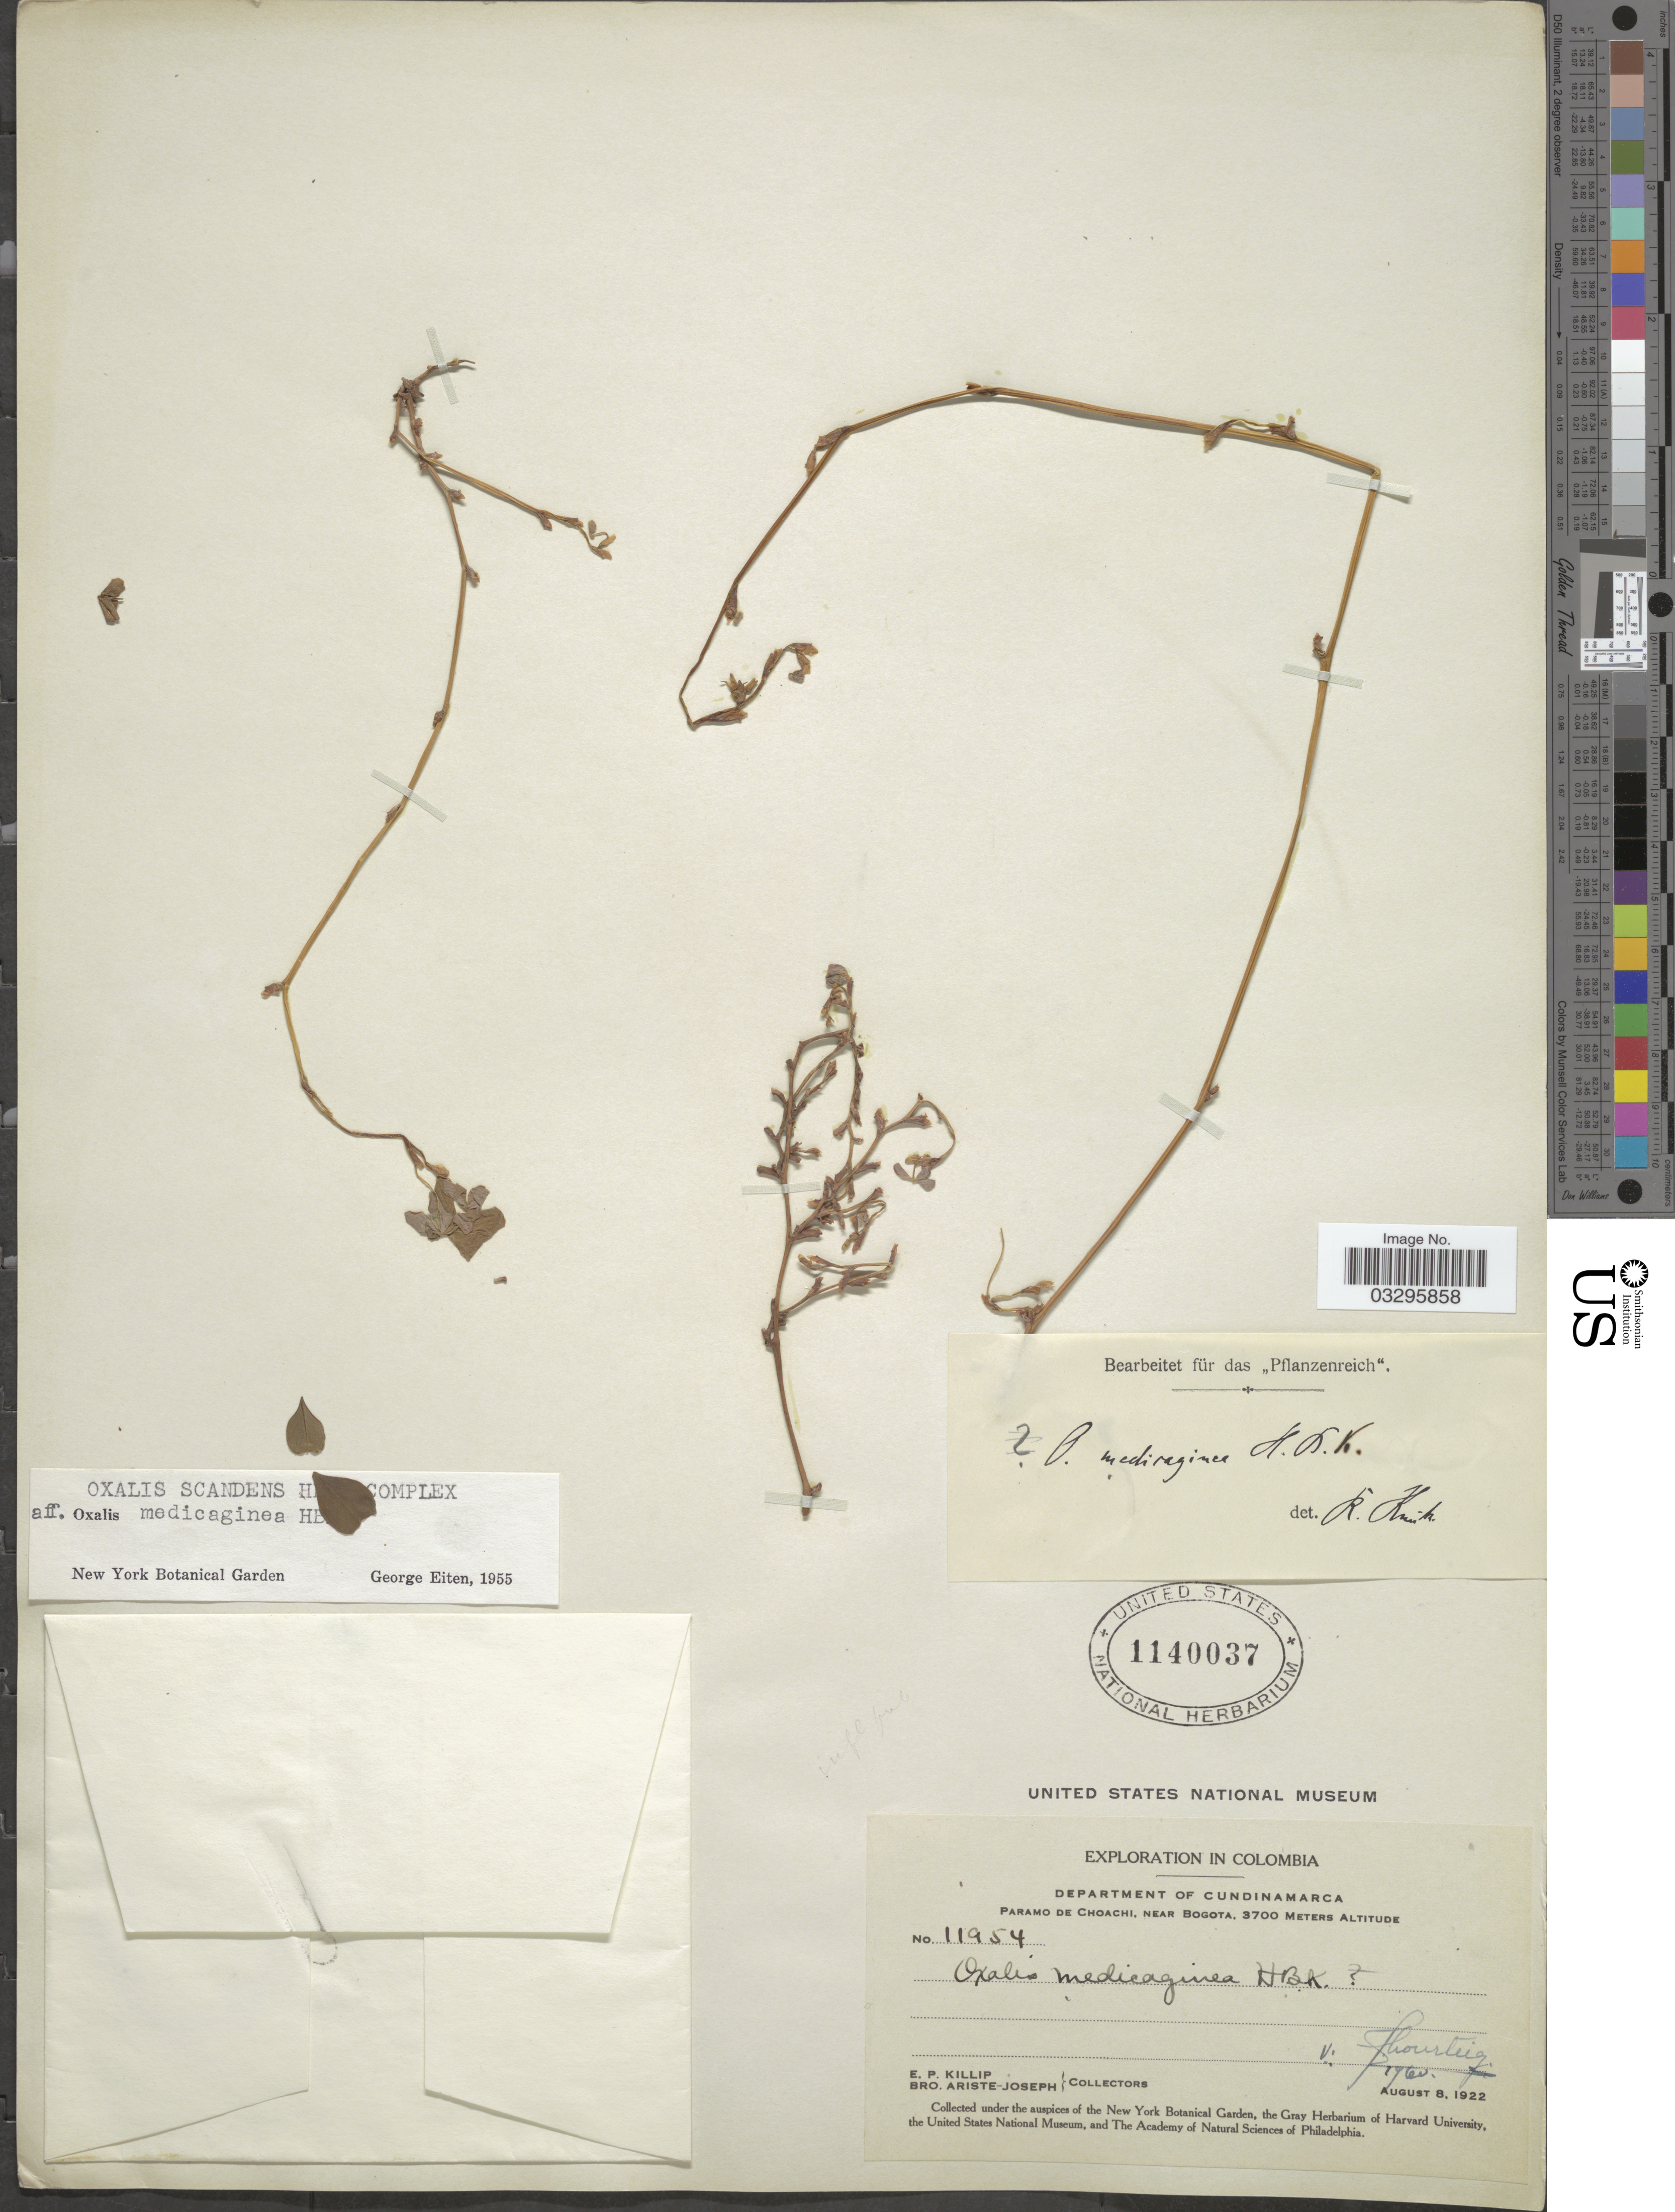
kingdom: Plantae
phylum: Tracheophyta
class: Magnoliopsida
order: Oxalidales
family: Oxalidaceae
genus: Oxalis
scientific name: Oxalis medicaginea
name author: Kunth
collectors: E. P. Killip & Bro. Ariste-Joseph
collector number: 11954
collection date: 1922-08-08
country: Colombia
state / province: Cundinamarca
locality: Department of Cundinamarca. Paramo de Choachi, near Bogota.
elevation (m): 3700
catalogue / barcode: US 1140037